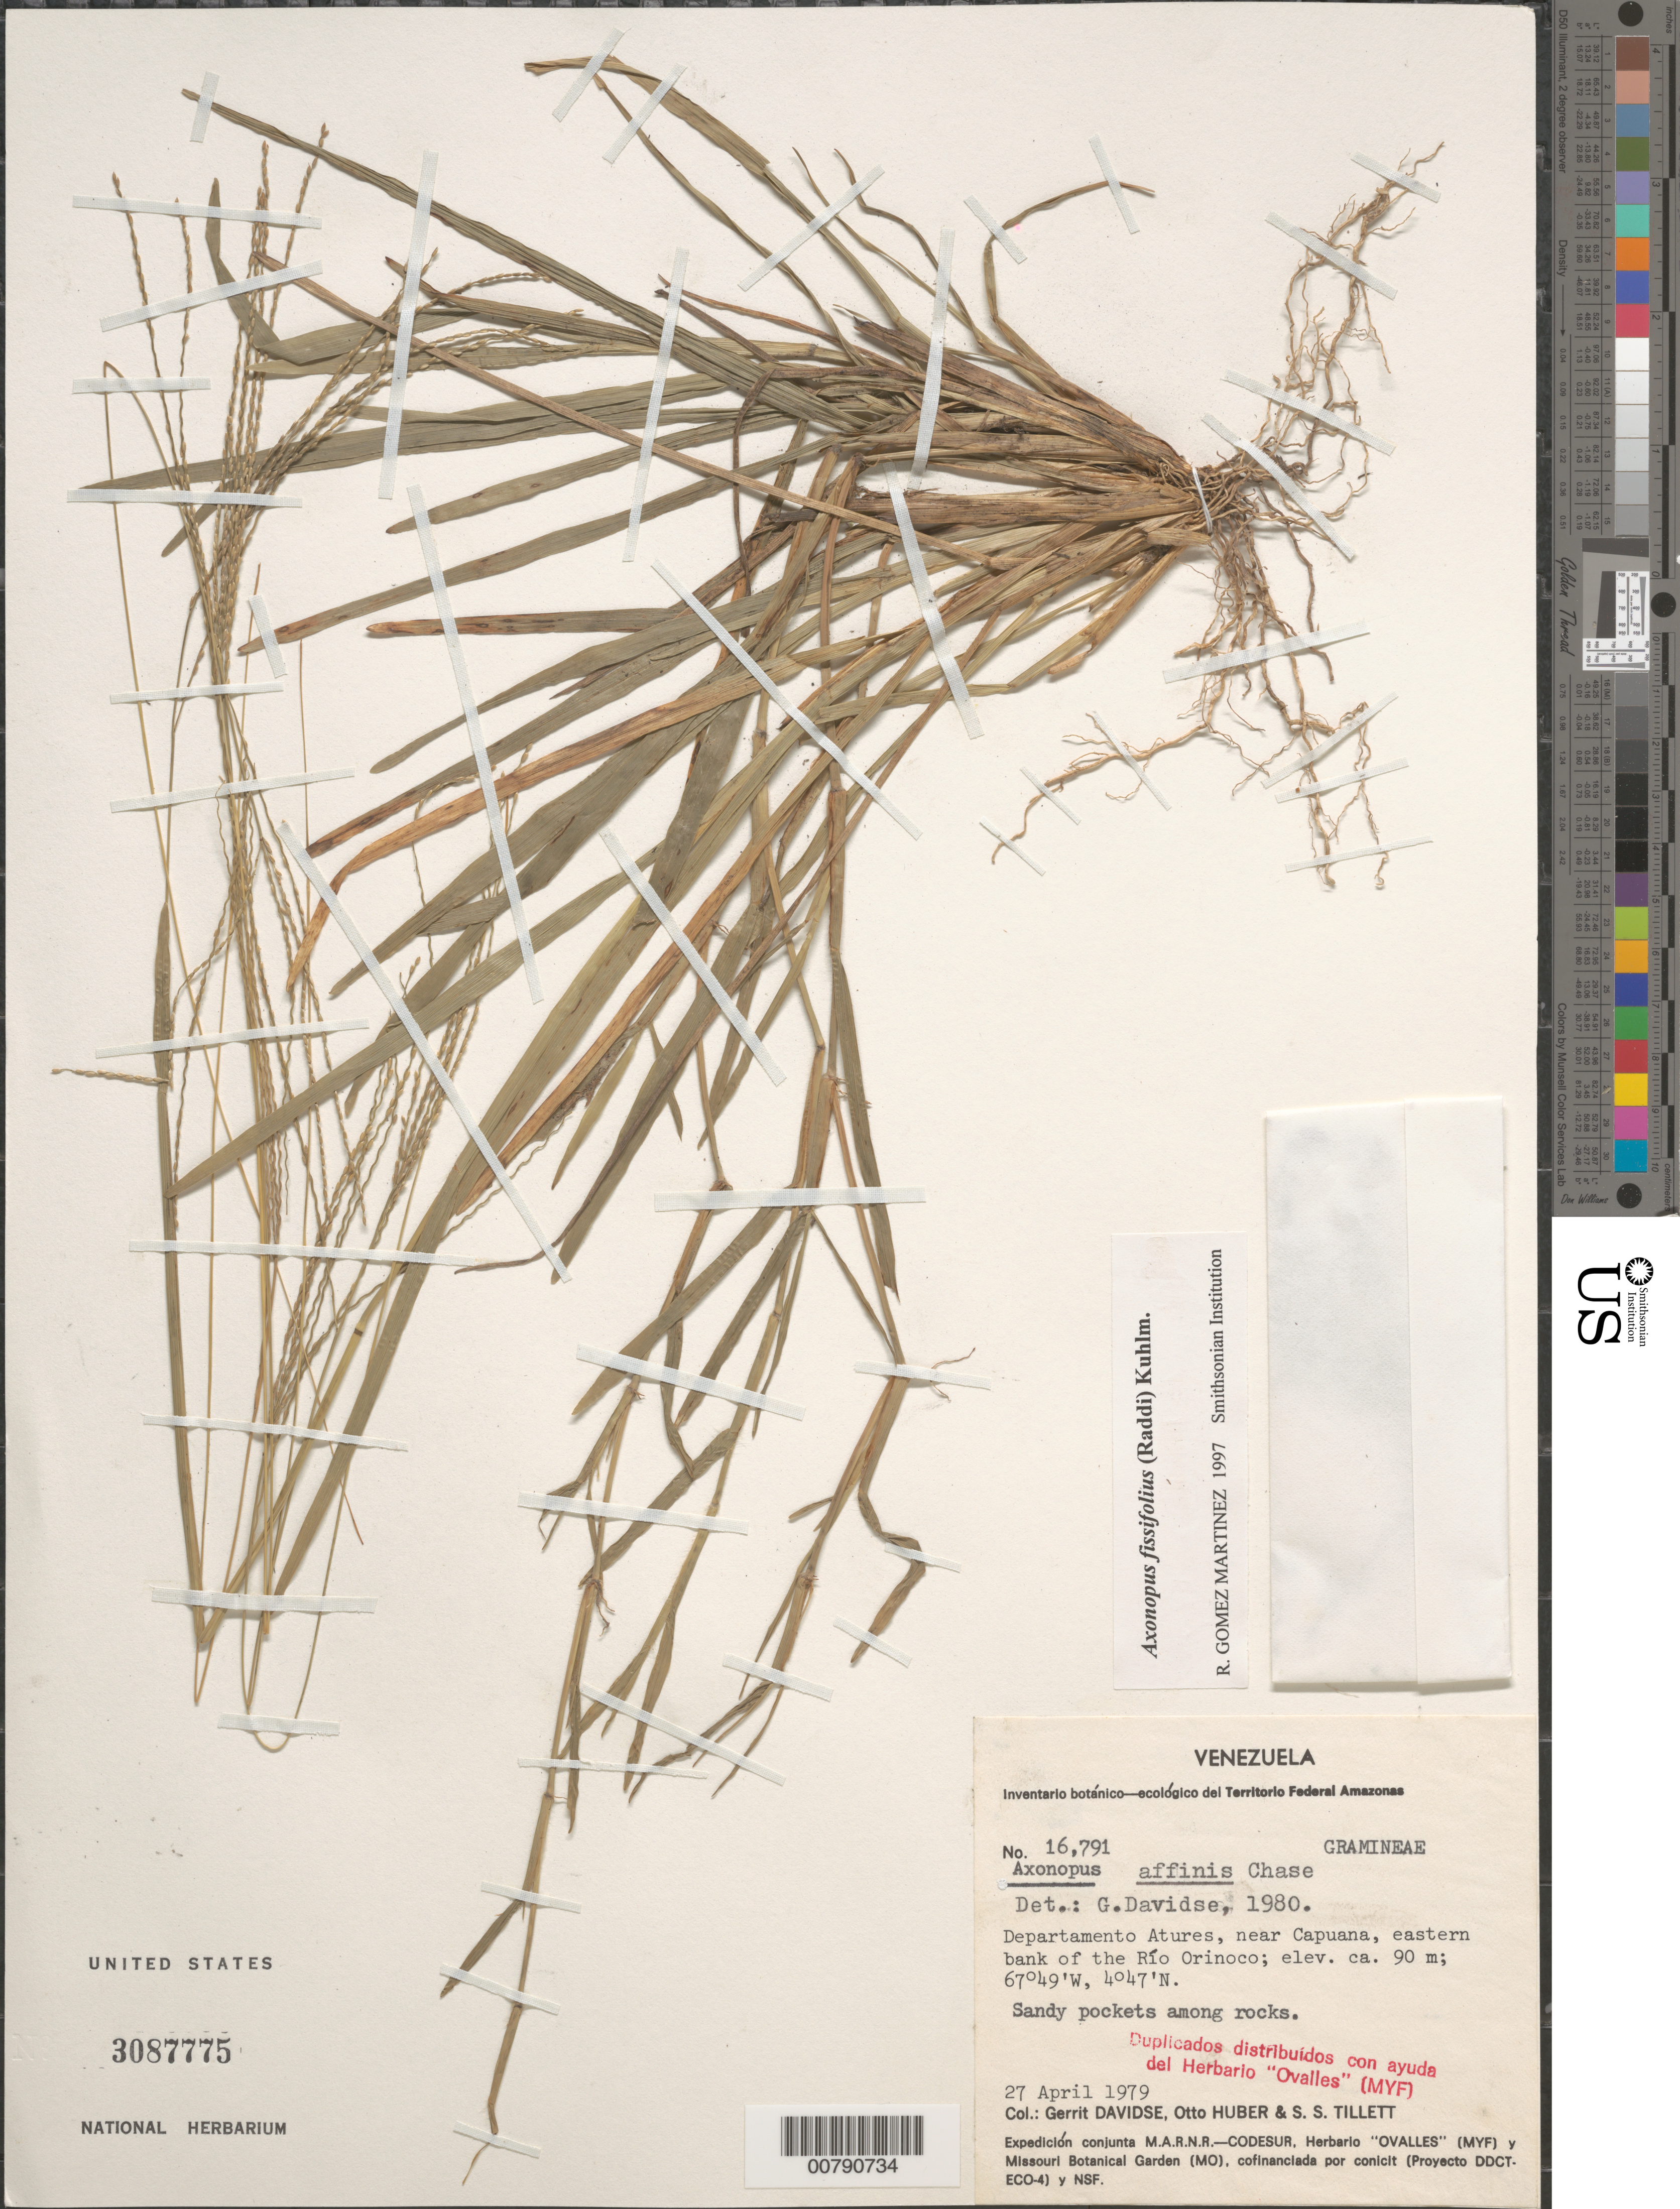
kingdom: Plantae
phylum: Tracheophyta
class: Liliopsida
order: Poales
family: Poaceae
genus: Axonopus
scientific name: Axonopus fissifolius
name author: (Raddi) Kuhlm.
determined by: Gomez Martinez, R.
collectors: G. Davidse, O. Huber & S. S. Tillett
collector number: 16791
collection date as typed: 27-Apr-79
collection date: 1979-04-27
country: Venezuela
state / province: Amazonas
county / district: Atures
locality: Capuana, near, E bank of Río Orinoco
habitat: Sandy pockets among rocks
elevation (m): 90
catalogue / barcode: US 3087775